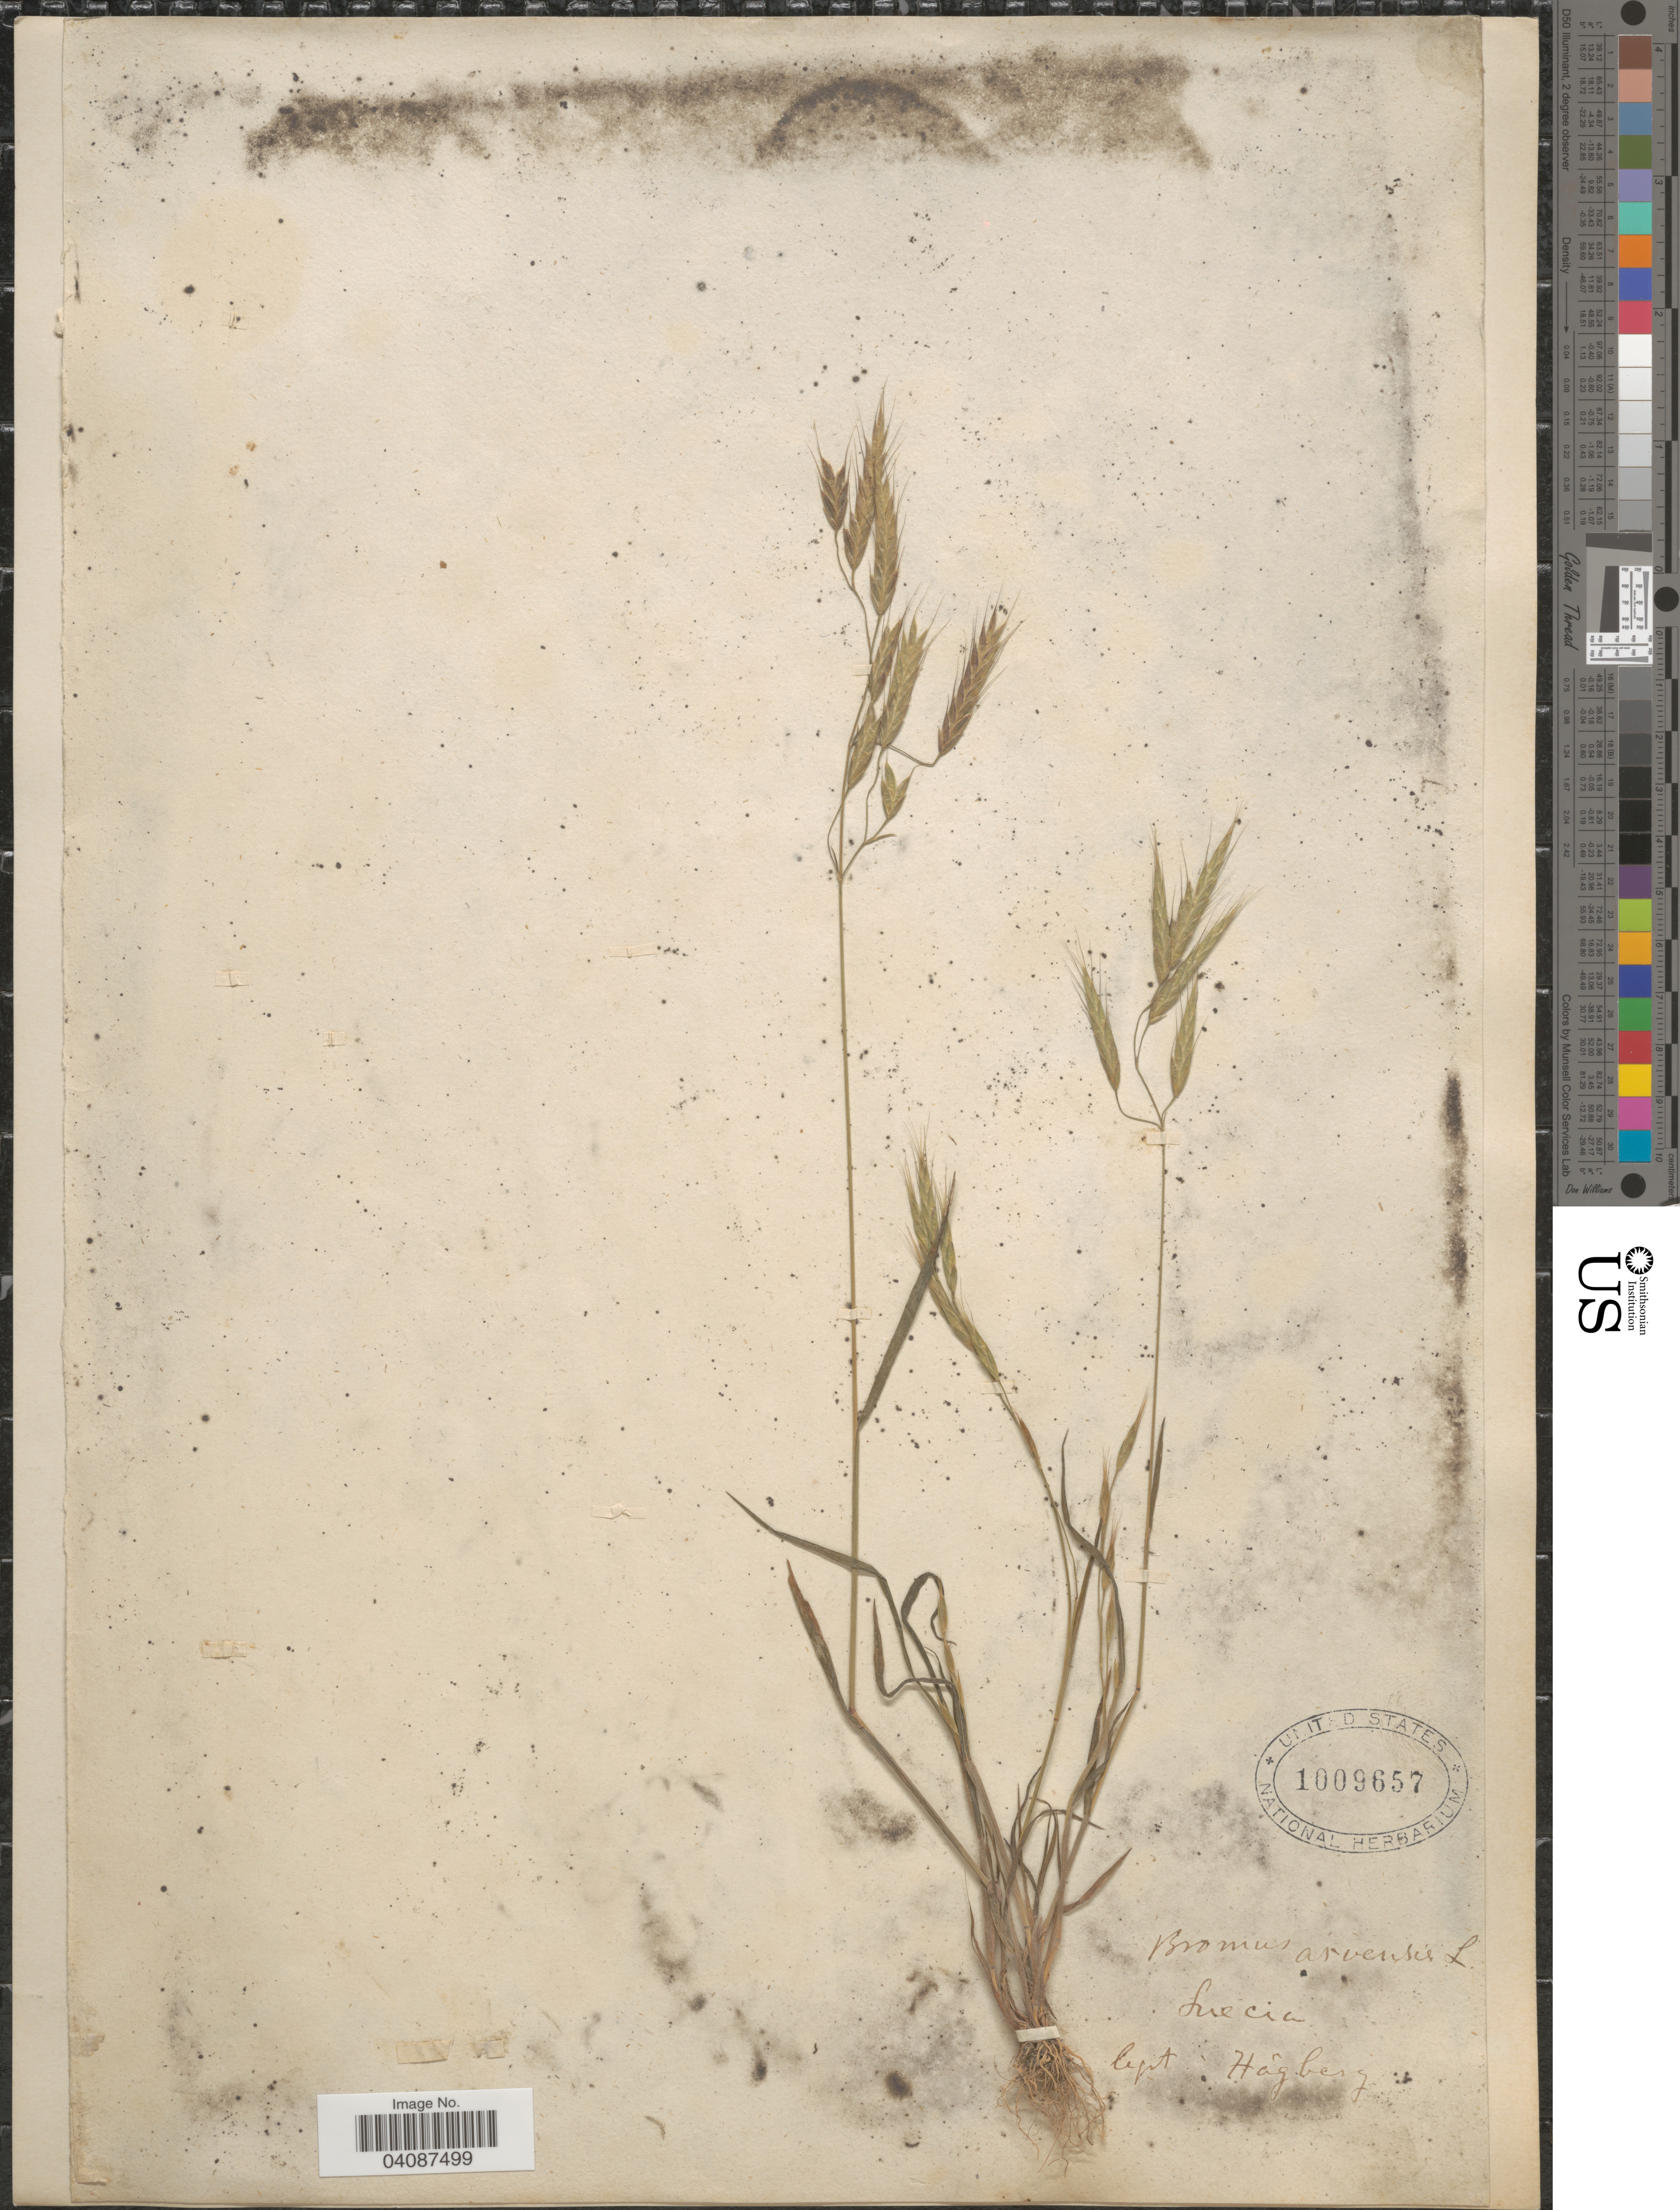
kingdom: Plantae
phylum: Tracheophyta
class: Liliopsida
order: Poales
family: Poaceae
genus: Bromus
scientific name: Bromus arvensis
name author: L.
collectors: Hâgberg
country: Sweden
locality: Suecia.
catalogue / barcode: US 1009657